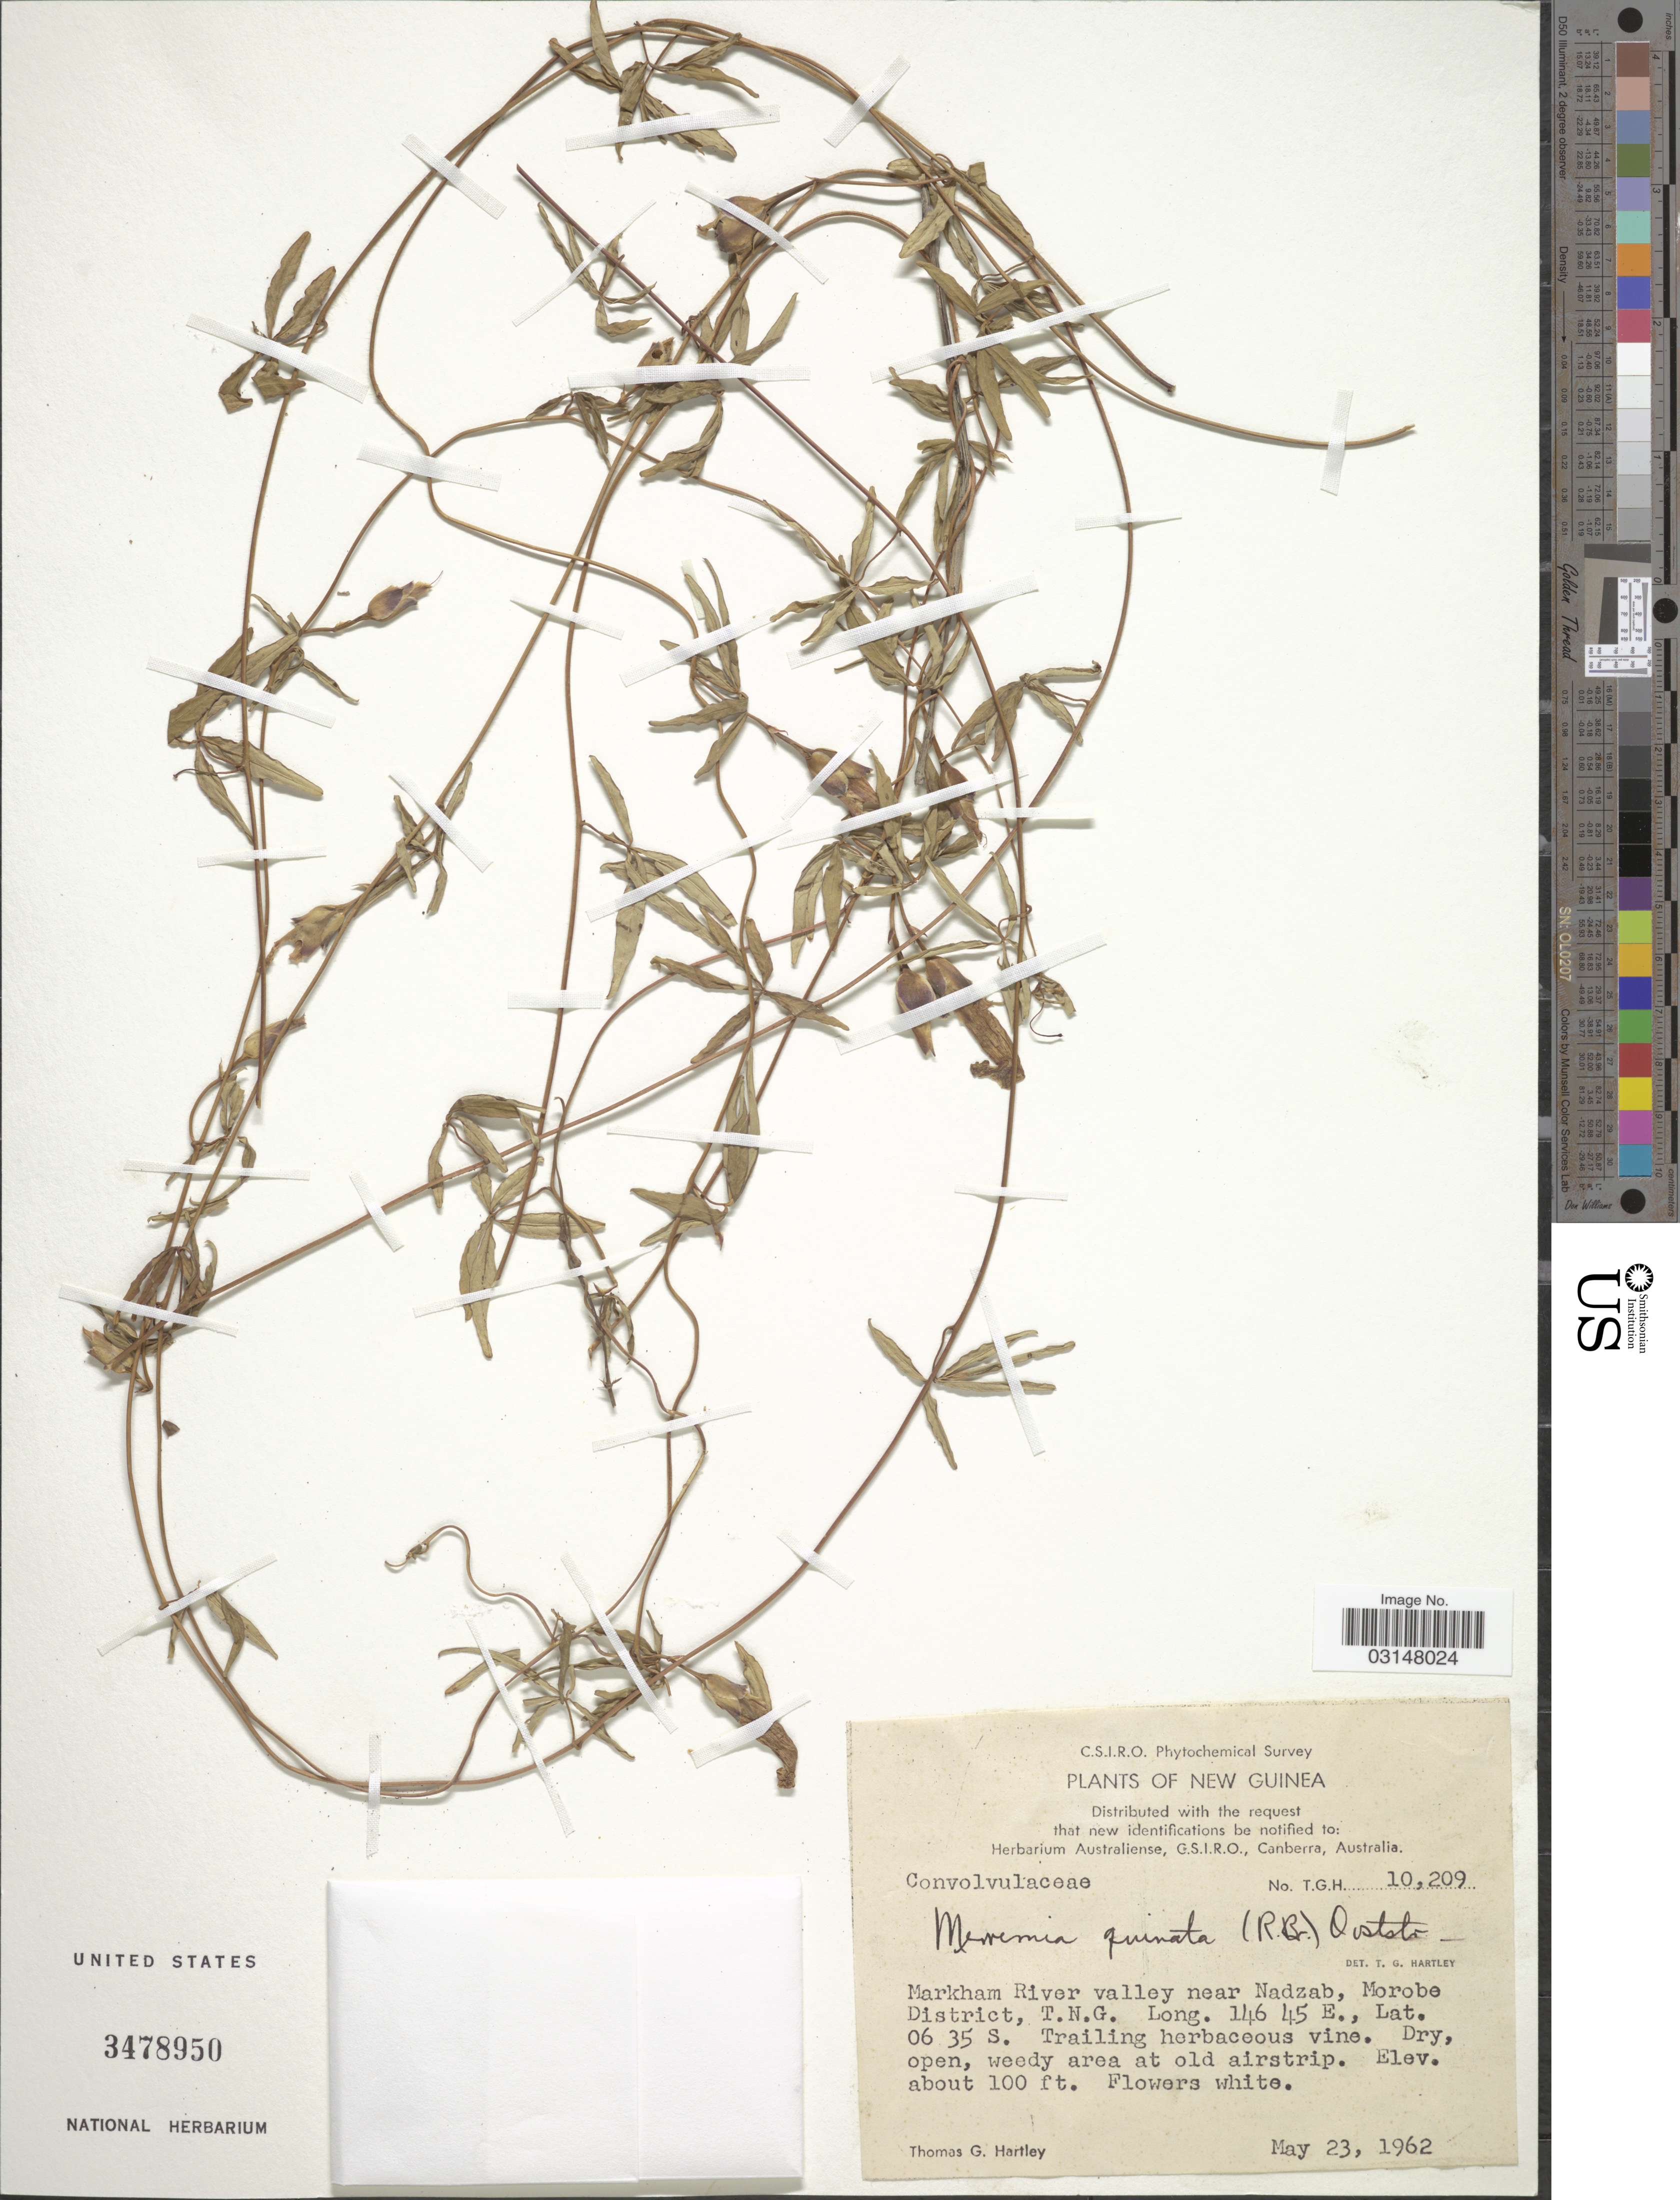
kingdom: Plantae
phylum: Tracheophyta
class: Magnoliopsida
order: Solanales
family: Convolvulaceae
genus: Distimake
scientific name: Distimake quinatus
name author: (R. Br.) A. R. Simões & Staples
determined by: Wagner, W. L., (BOT), Smithsonian Institution - National Museum of Natural History (UNITED STATES)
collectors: T. G. Hartley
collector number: TGH10209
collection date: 1962-05-23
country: Papua New Guinea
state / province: Morobe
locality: New Guinea. Markham River valley near Nadzab, Morobe District, T.N.G.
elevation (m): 30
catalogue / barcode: US 3478950